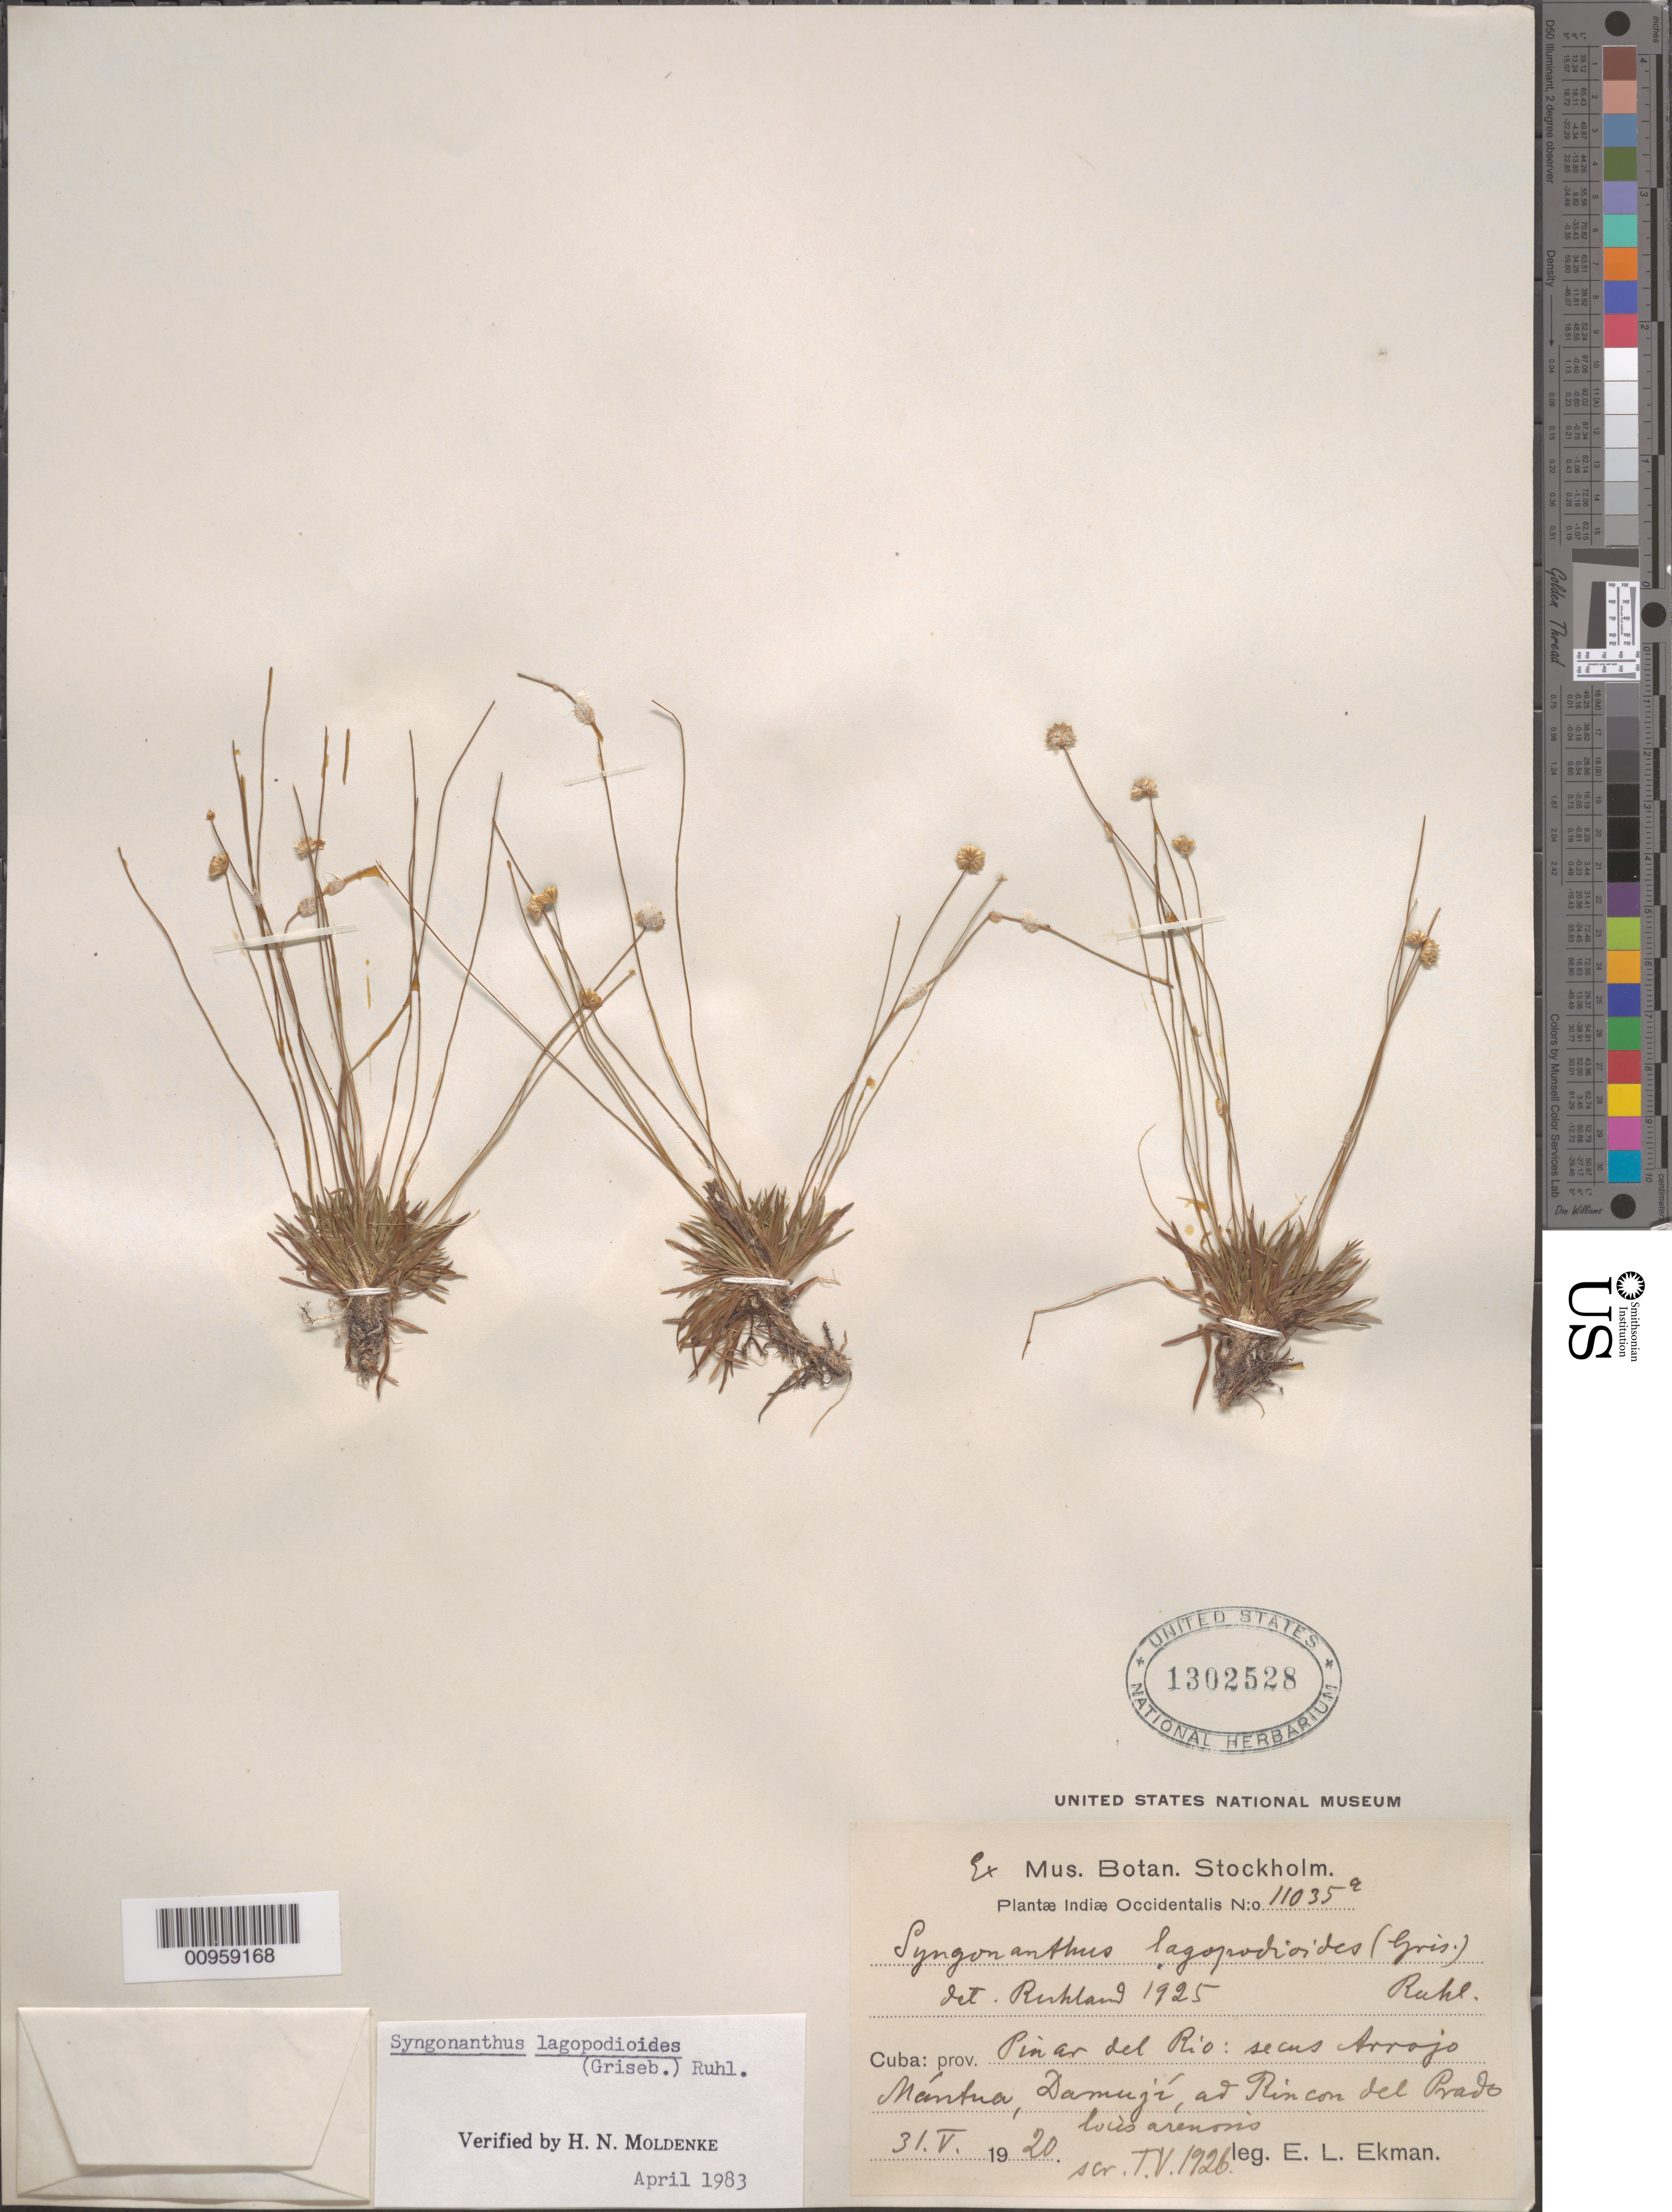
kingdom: Plantae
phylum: Tracheophyta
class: Liliopsida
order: Poales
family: Eriocaulaceae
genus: Syngonanthus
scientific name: Syngonanthus lagopodioides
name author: (Griseb.) Ruhland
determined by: Moldenke, H. N.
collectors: E. L. Ekman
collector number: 11035A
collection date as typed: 31 May 1920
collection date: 1920-05-31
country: Cuba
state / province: Pinar del Rio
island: Cuba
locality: Secus Arroyo Mántua, Damují, at Rincon del Prado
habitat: Locis arenosis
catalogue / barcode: US 1302528